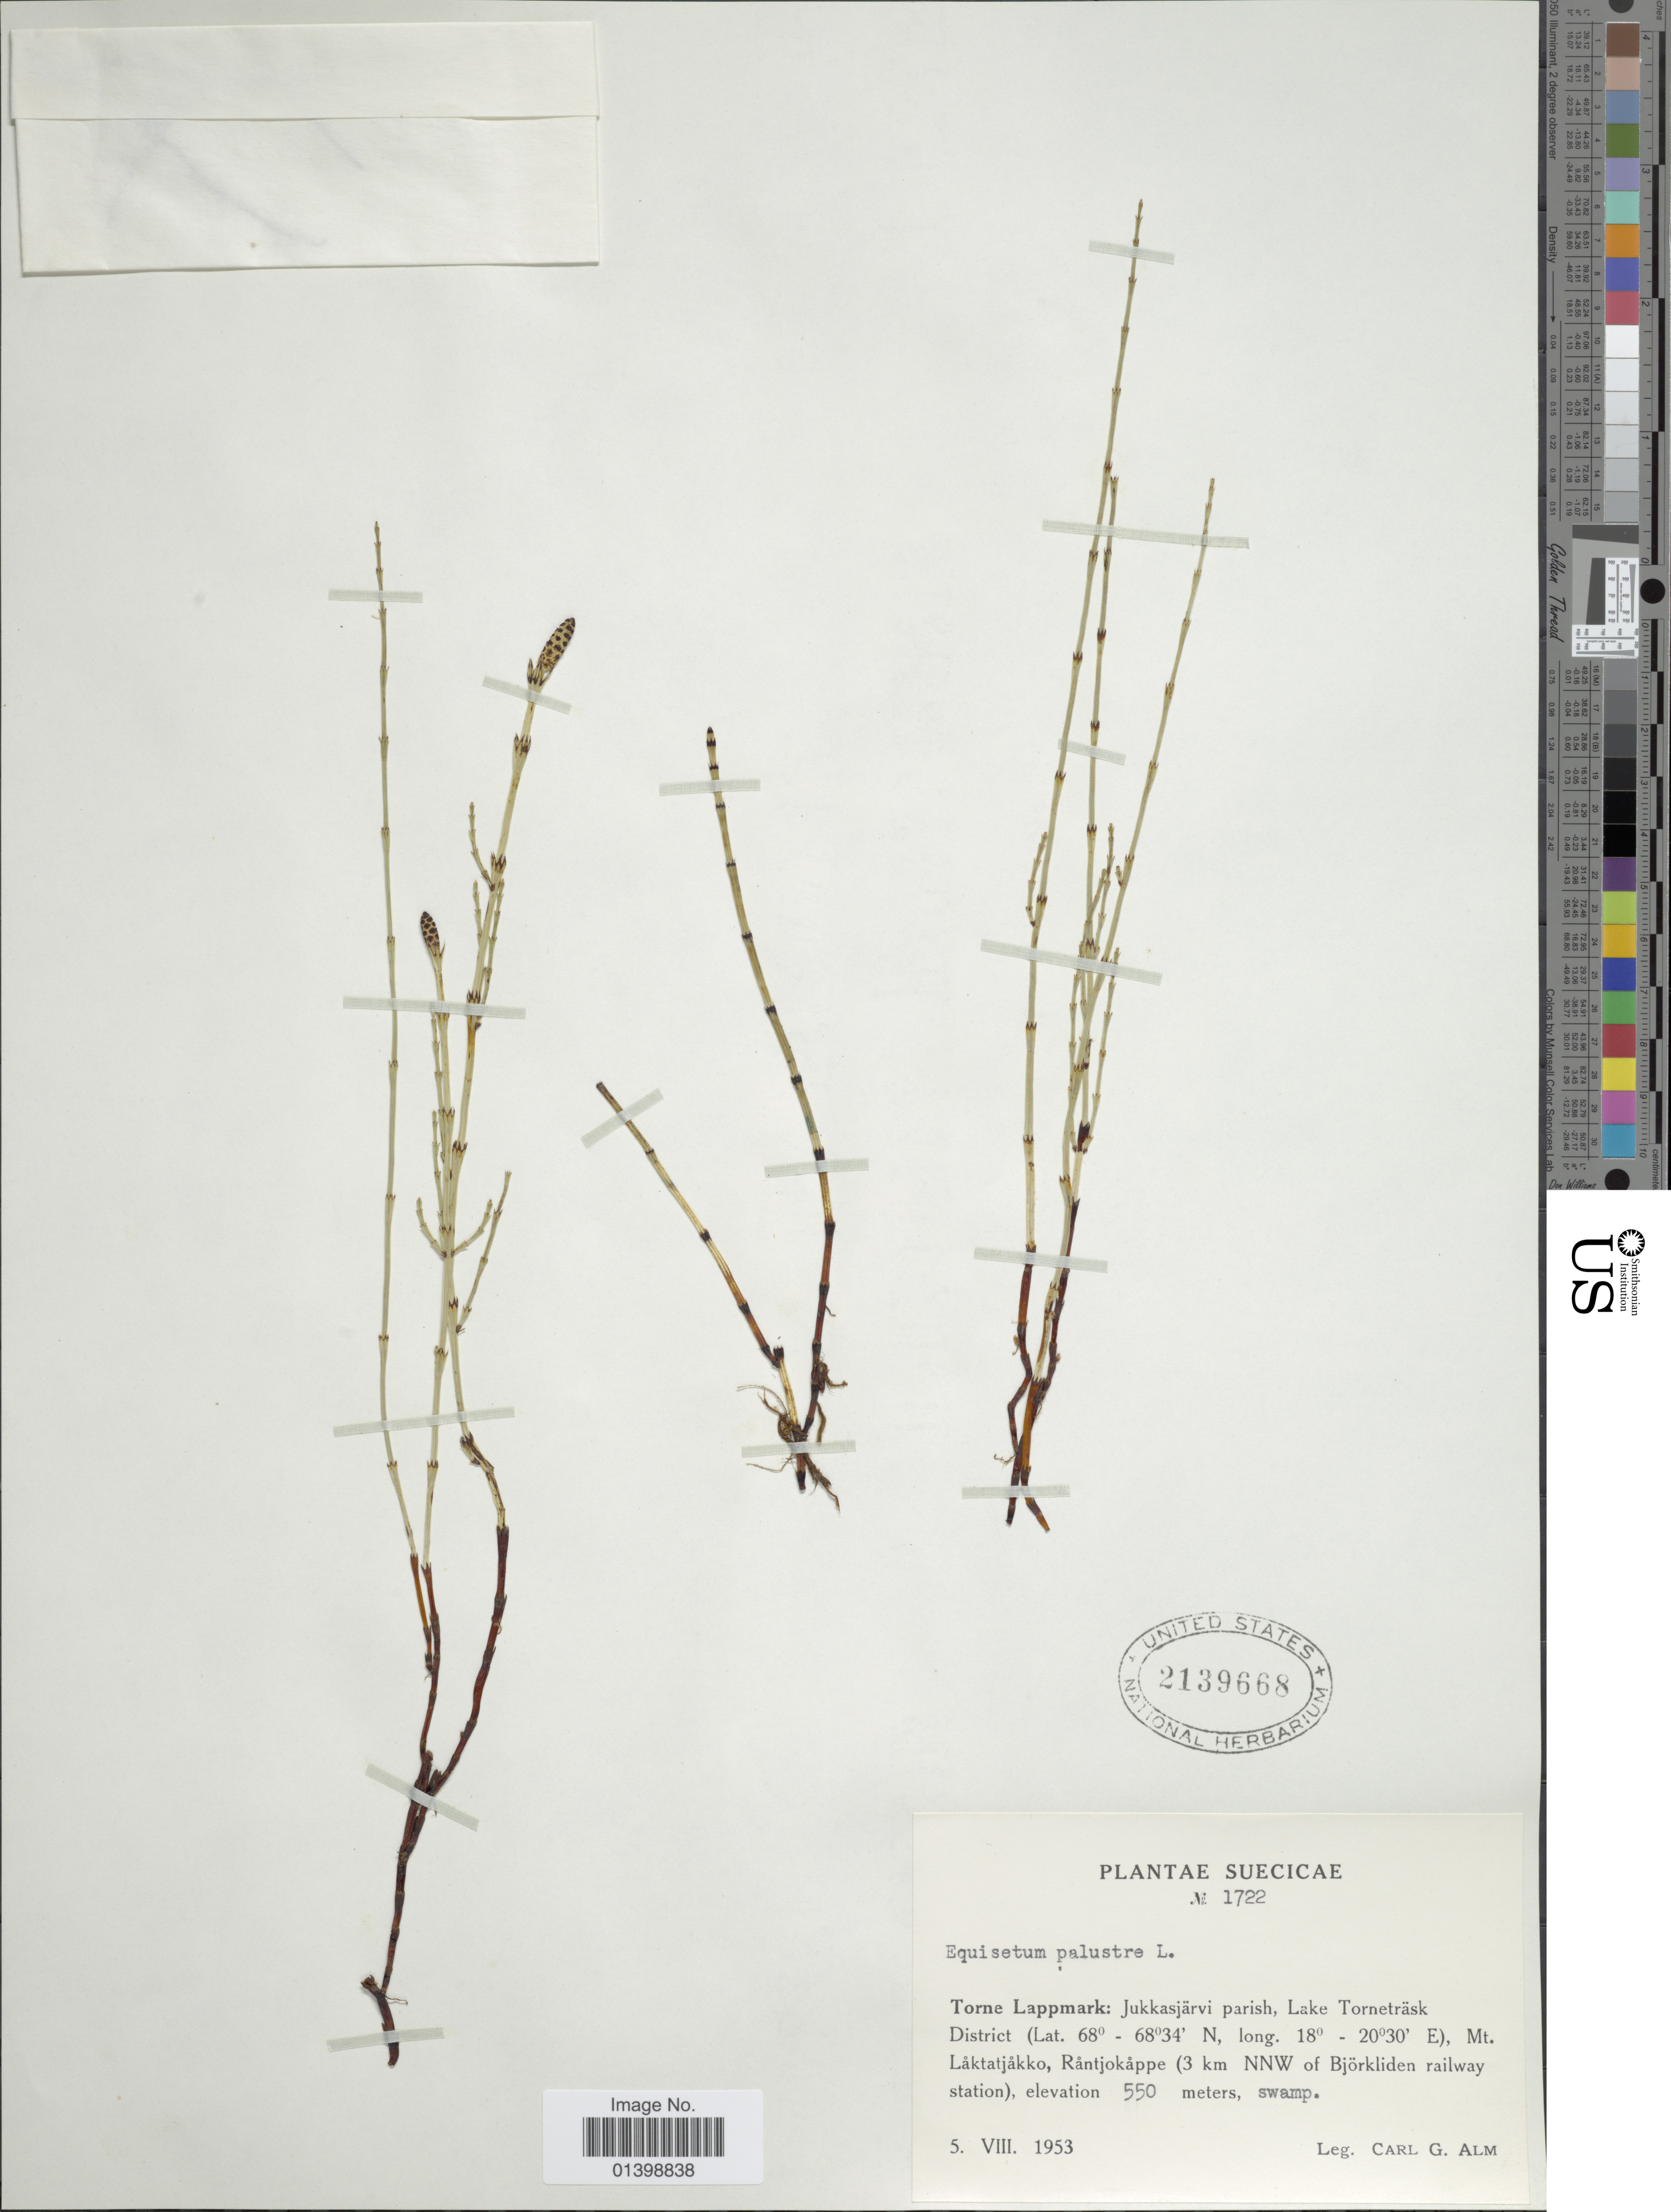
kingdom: Plantae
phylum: Tracheophyta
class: Polypodiopsida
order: Equisetales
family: Equisetaceae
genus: Equisetum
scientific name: Equisetum palustre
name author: L.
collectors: C. G. Alm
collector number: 1722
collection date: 1953-08-05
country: Sweden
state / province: Norrbotten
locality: Tone Lappmark: Jukkasjärvi parish, Lake Torneträsk District, Mt Låktatjåkko, Råntjokåppe (3 km NNW of Bjornkliden railway station)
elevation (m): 550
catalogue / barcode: US 2139668